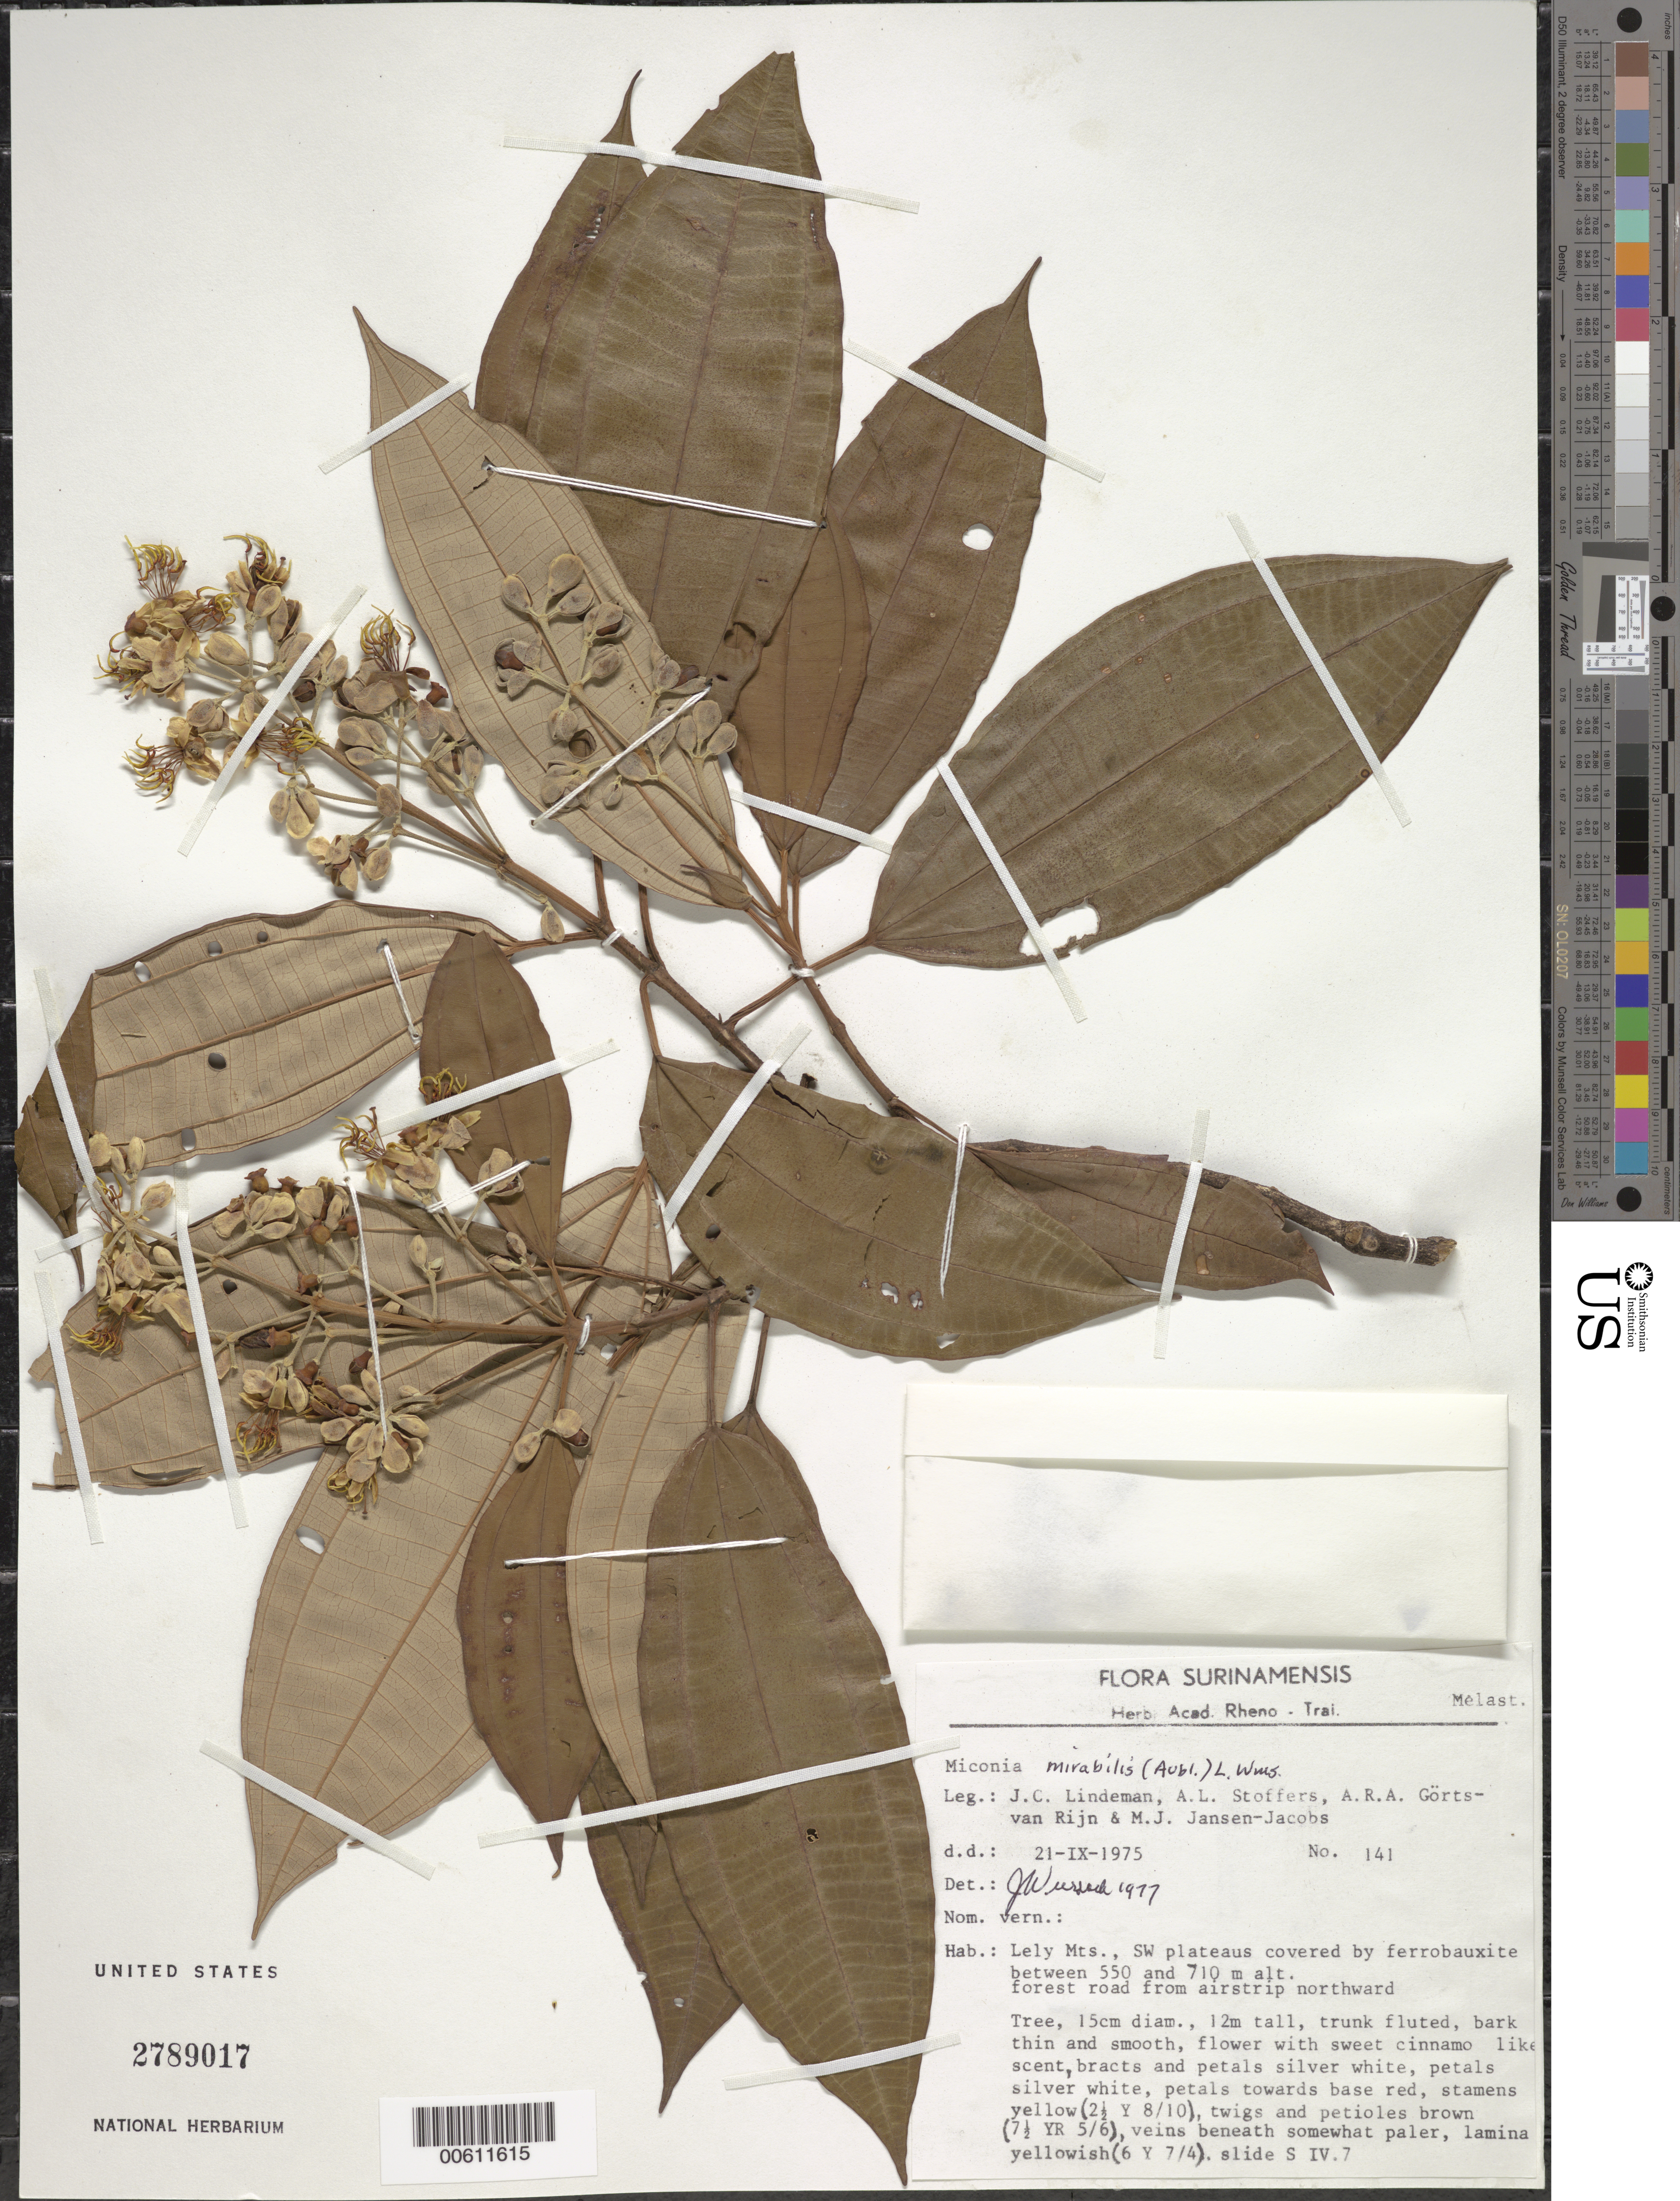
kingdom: Plantae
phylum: Tracheophyta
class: Magnoliopsida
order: Myrtales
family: Melastomataceae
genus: Miconia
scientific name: Miconia mirabilis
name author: (Aubl.) L.O. Williams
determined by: Wurdack, John J., (US), US (UNITED STATES)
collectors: J. C. Lindeman, A. Stoffers, A. .R. A. Görts-van Rijn & M. J. Jansen-Jacobs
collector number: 75 141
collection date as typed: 21-Sep-75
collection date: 1975-09-21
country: Suriname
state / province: Marowijne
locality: Lely Mts., SW plateaus, along forest road from airstrip northward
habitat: Forest road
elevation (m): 550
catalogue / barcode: US 2789017